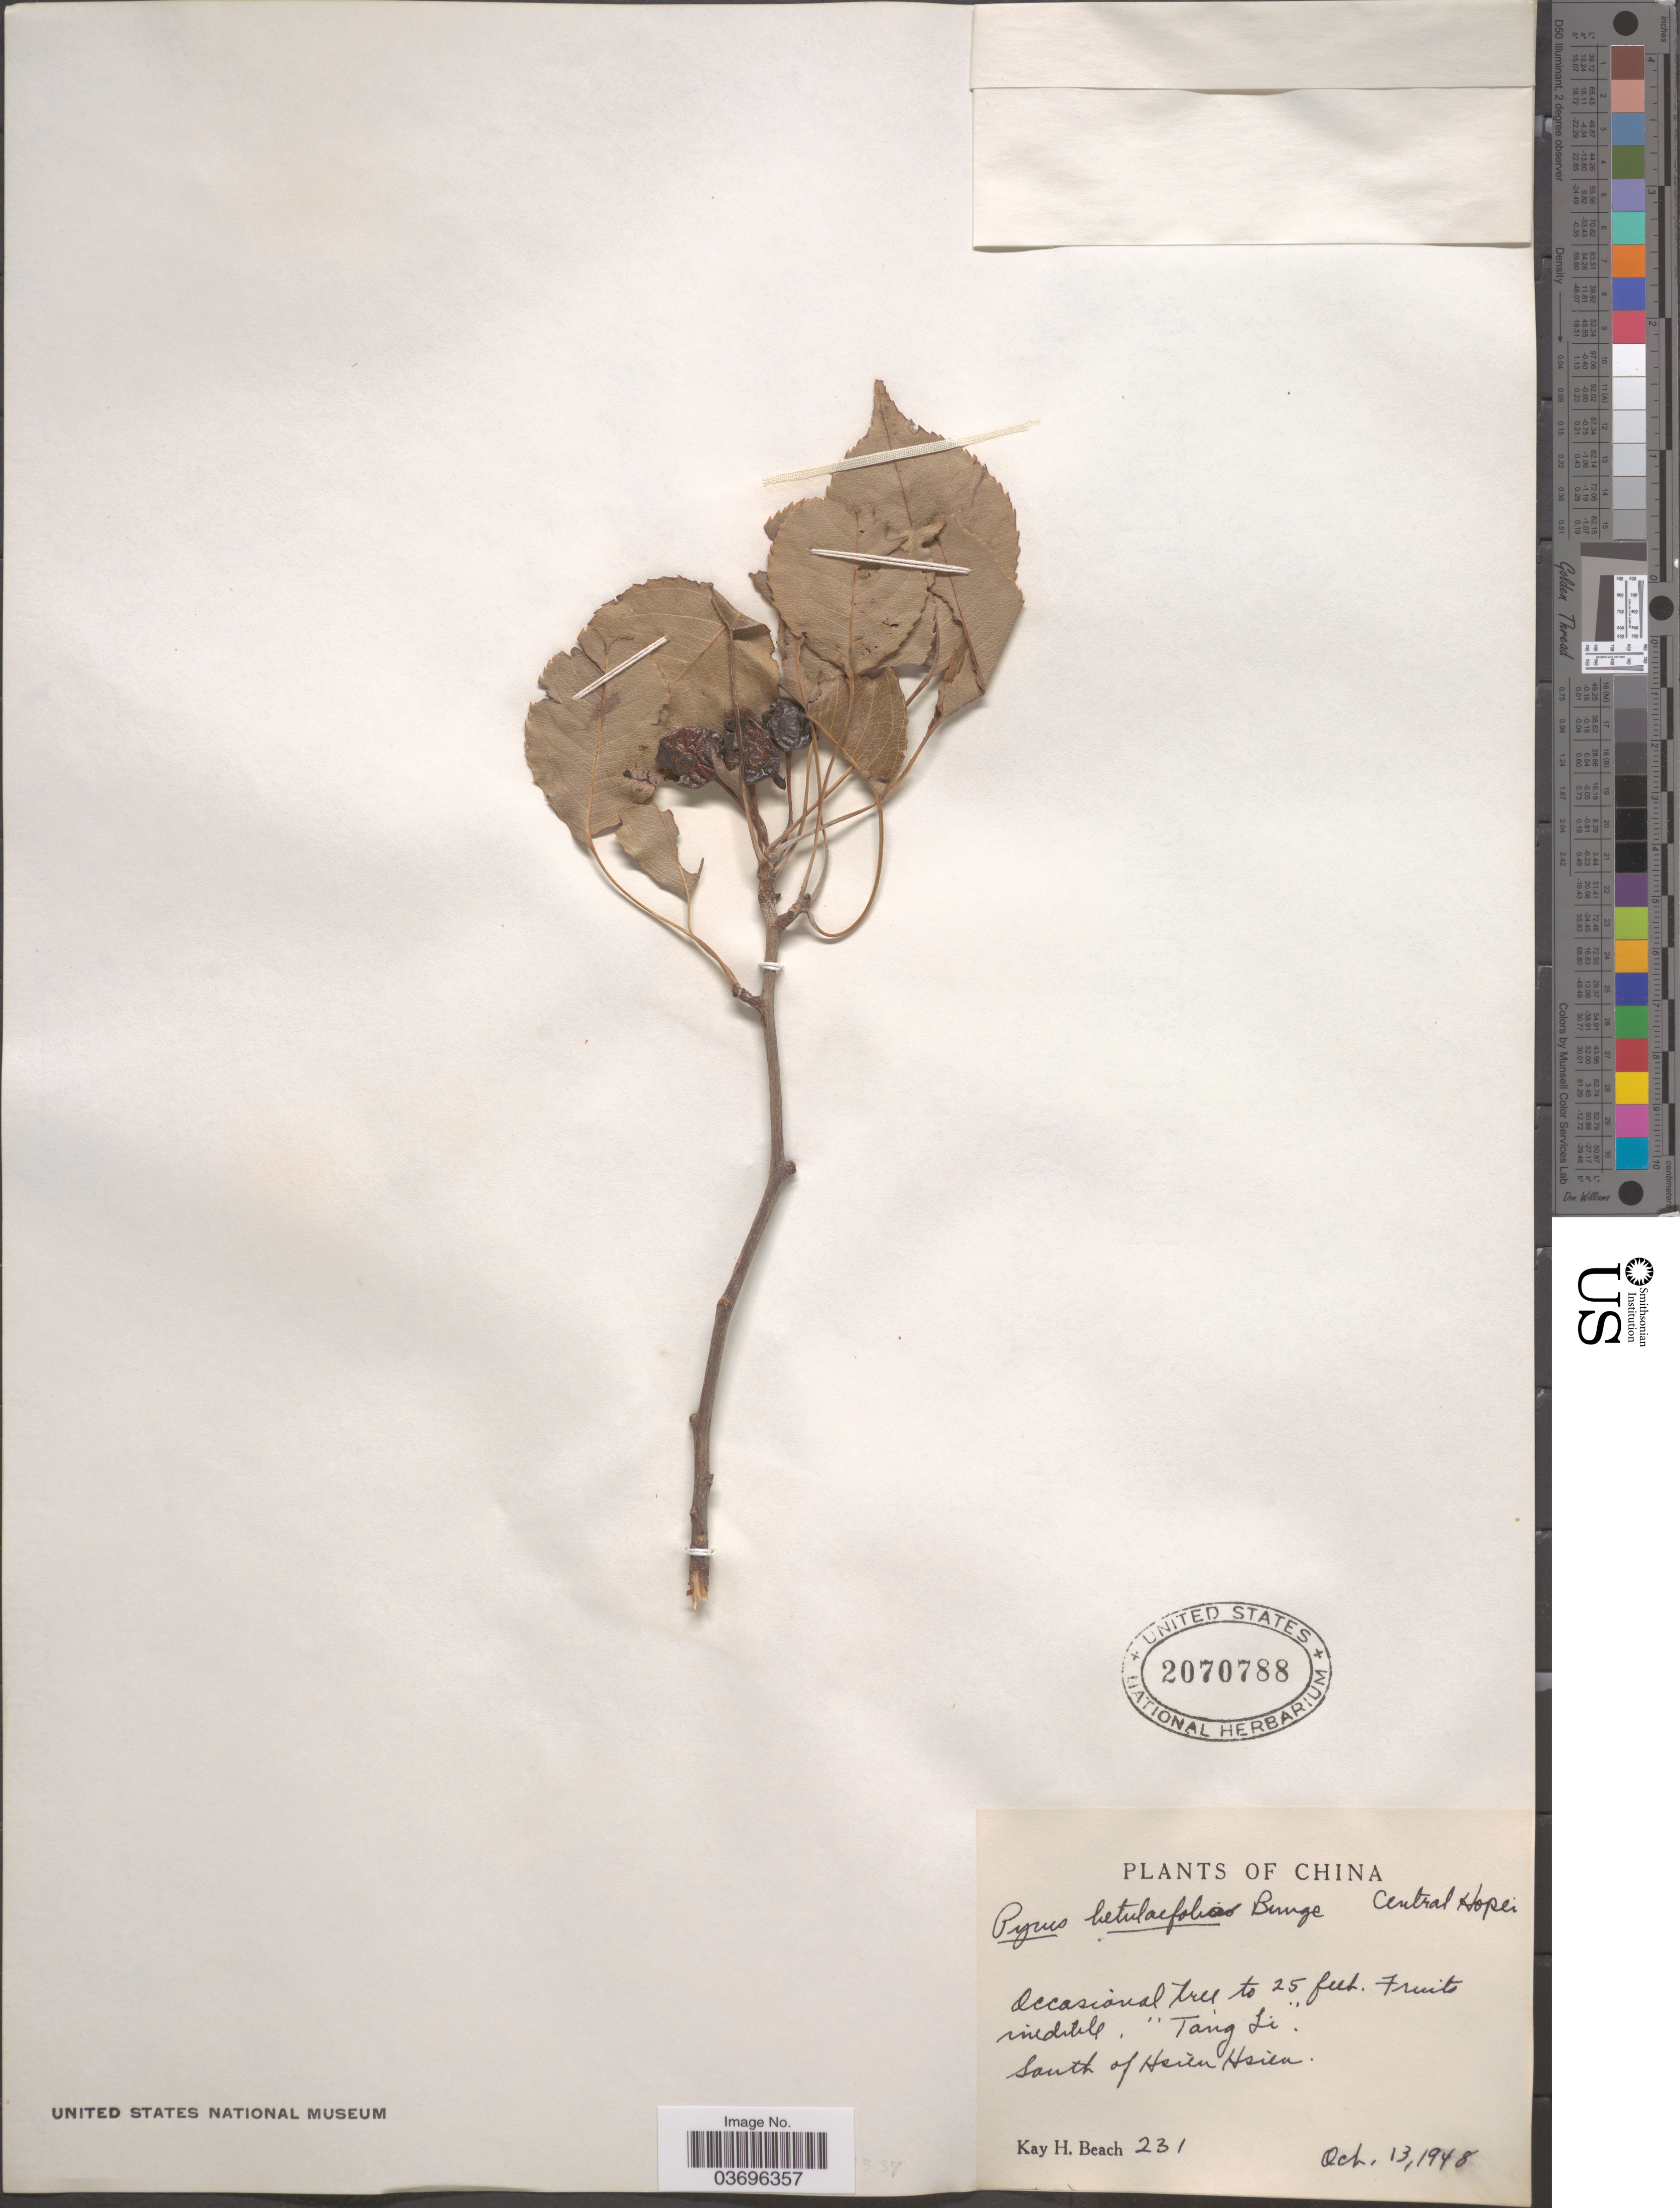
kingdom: Plantae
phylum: Tracheophyta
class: Magnoliopsida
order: Rosales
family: Rosaceae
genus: Pyrus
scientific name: Pyrus betulifolia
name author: Bunge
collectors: K. H. Beach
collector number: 231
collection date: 1948-10-13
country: China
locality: South of Hsien Hsien.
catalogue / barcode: US 2070788